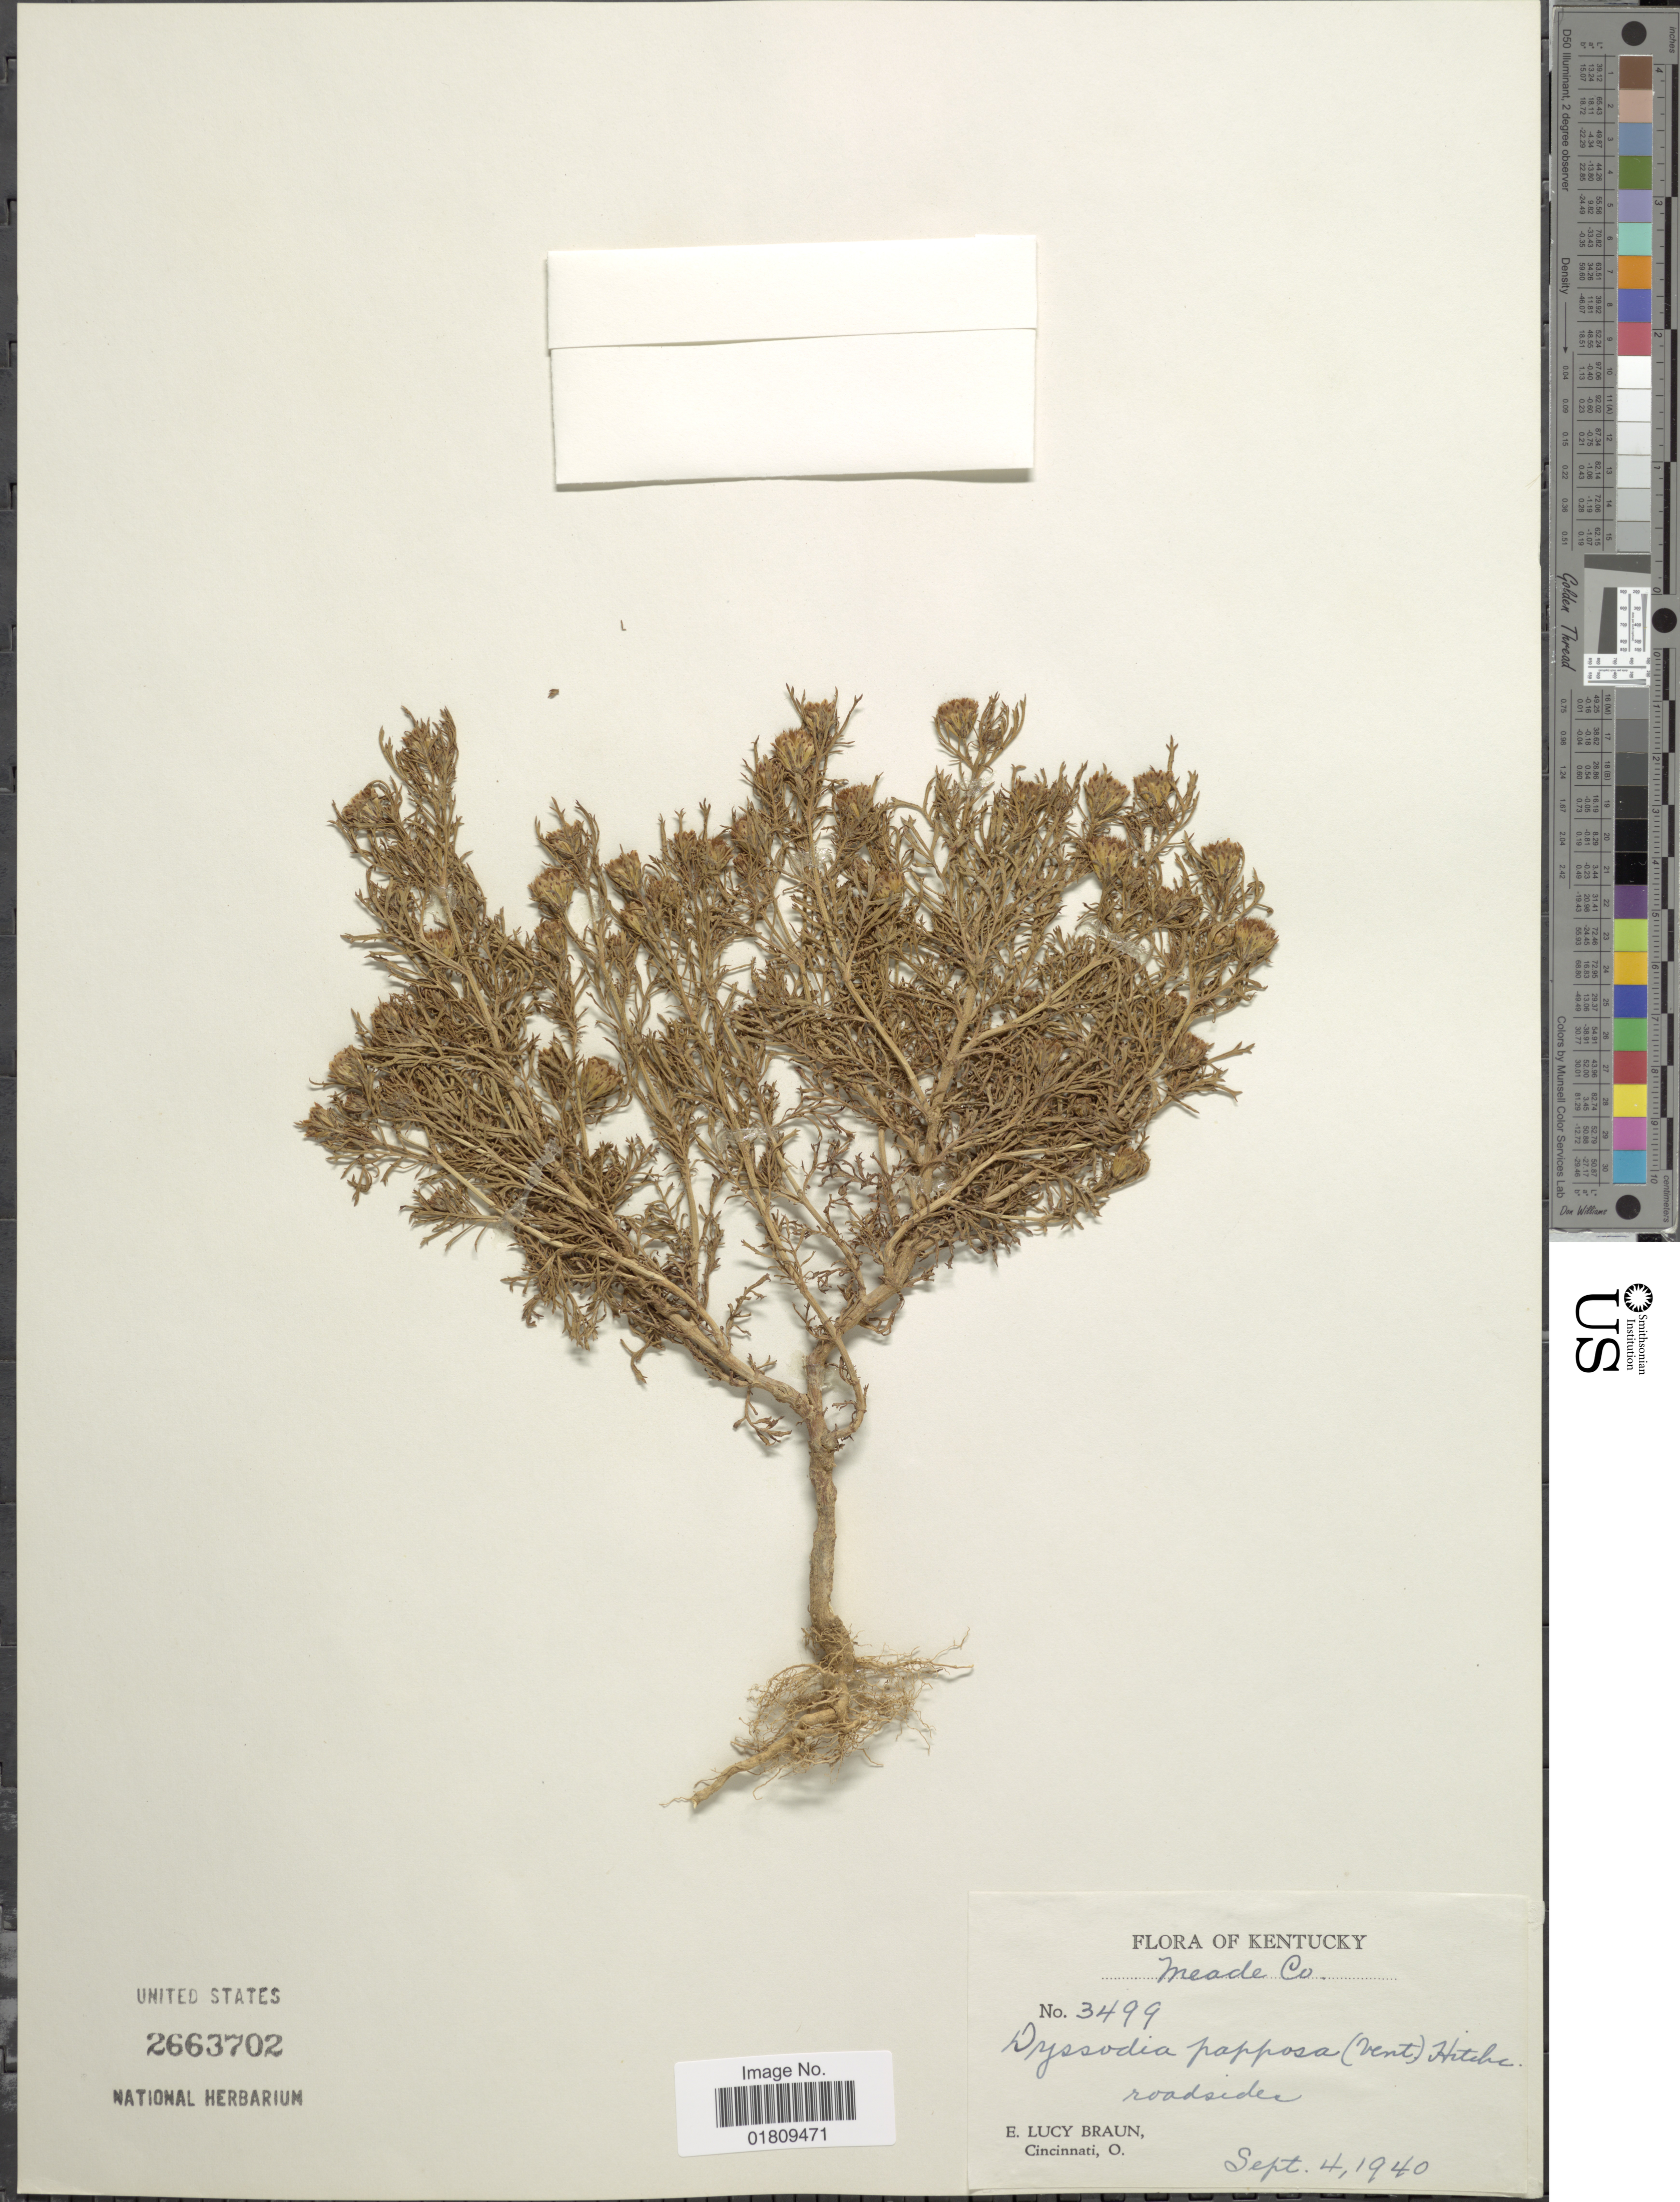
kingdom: Plantae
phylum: Tracheophyta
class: Magnoliopsida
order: Asterales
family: Asteraceae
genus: Dyssodia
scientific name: Dyssodia papposa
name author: (Vent.) Hitchc.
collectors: E. L. Braun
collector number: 3499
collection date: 1940-09-04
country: United States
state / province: Kentucky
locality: Meade Co., roadside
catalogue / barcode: US 2663702